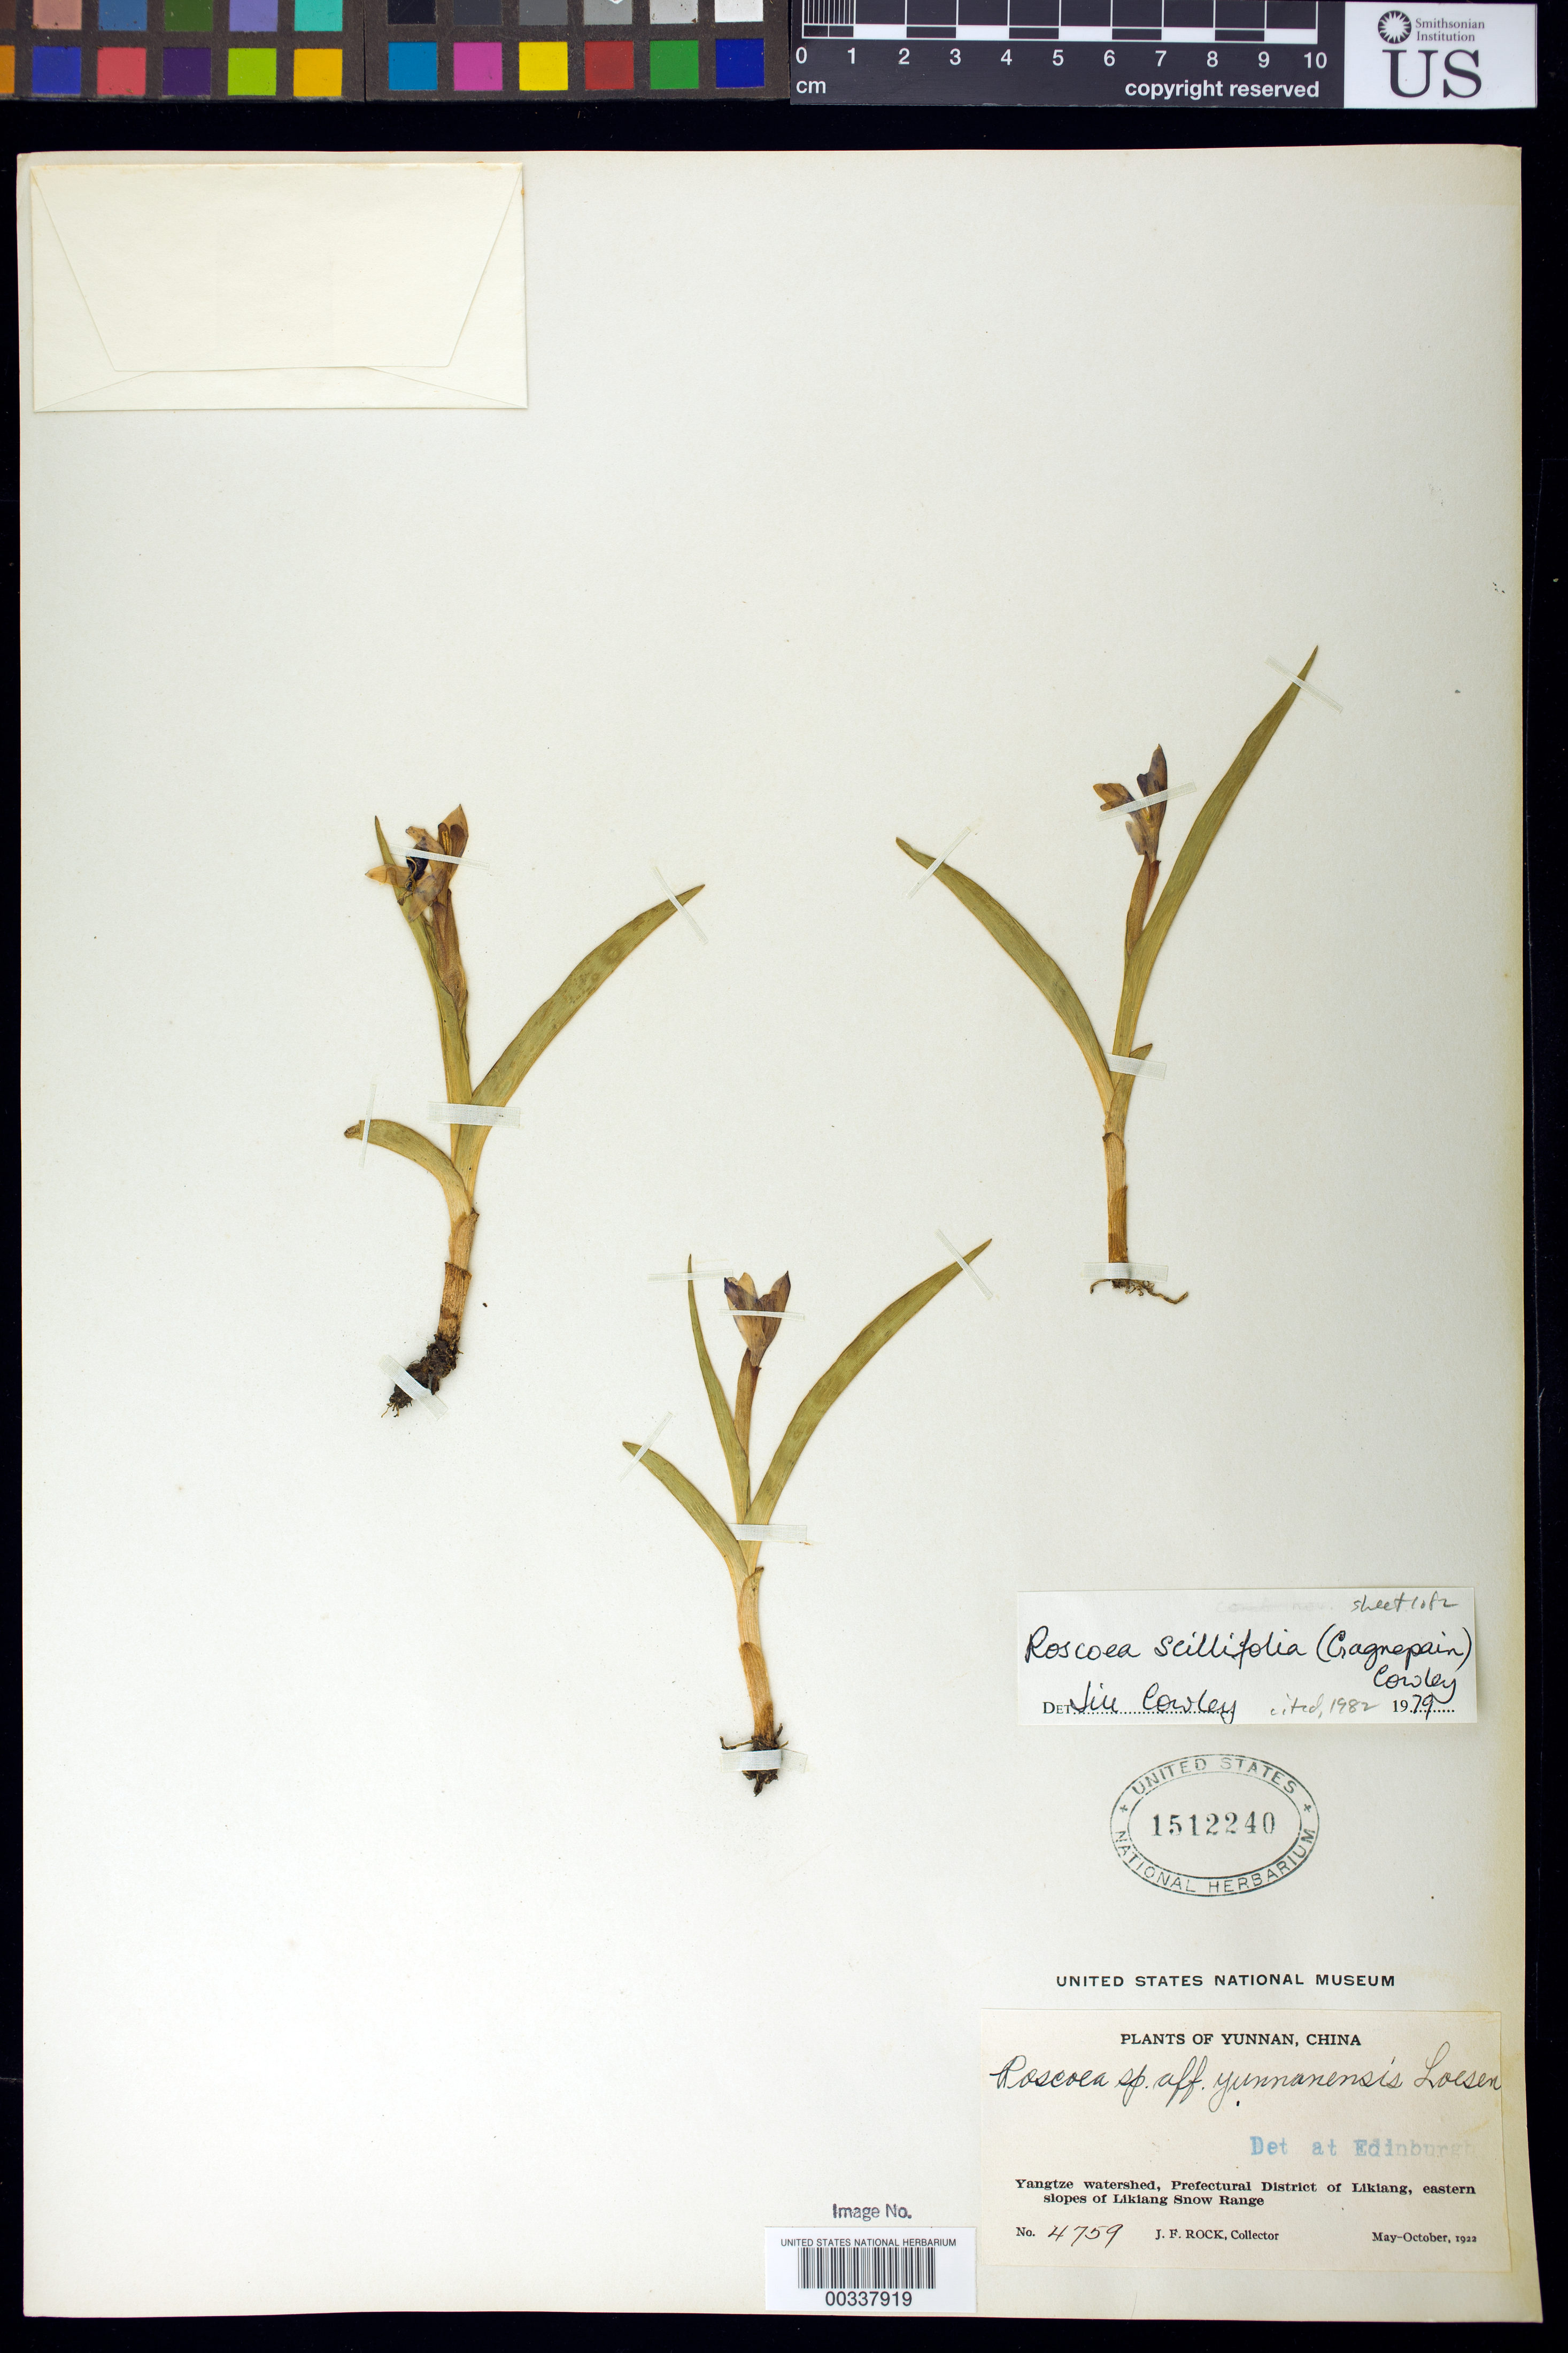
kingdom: Plantae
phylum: Tracheophyta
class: Liliopsida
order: Zingiberales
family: Zingiberaceae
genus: Roscoea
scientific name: Roscoea scillifolia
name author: (Gagnep.) Cowley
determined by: Cowley, J.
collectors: J. F. Rock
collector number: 4759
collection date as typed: May 1922 to -- Oct 1922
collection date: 1922-05/1922-10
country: China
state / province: Yunnan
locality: Yangtze watershed, prefectural dist of Likiang, eastern slopes of Likiang snow range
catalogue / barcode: US 1512240